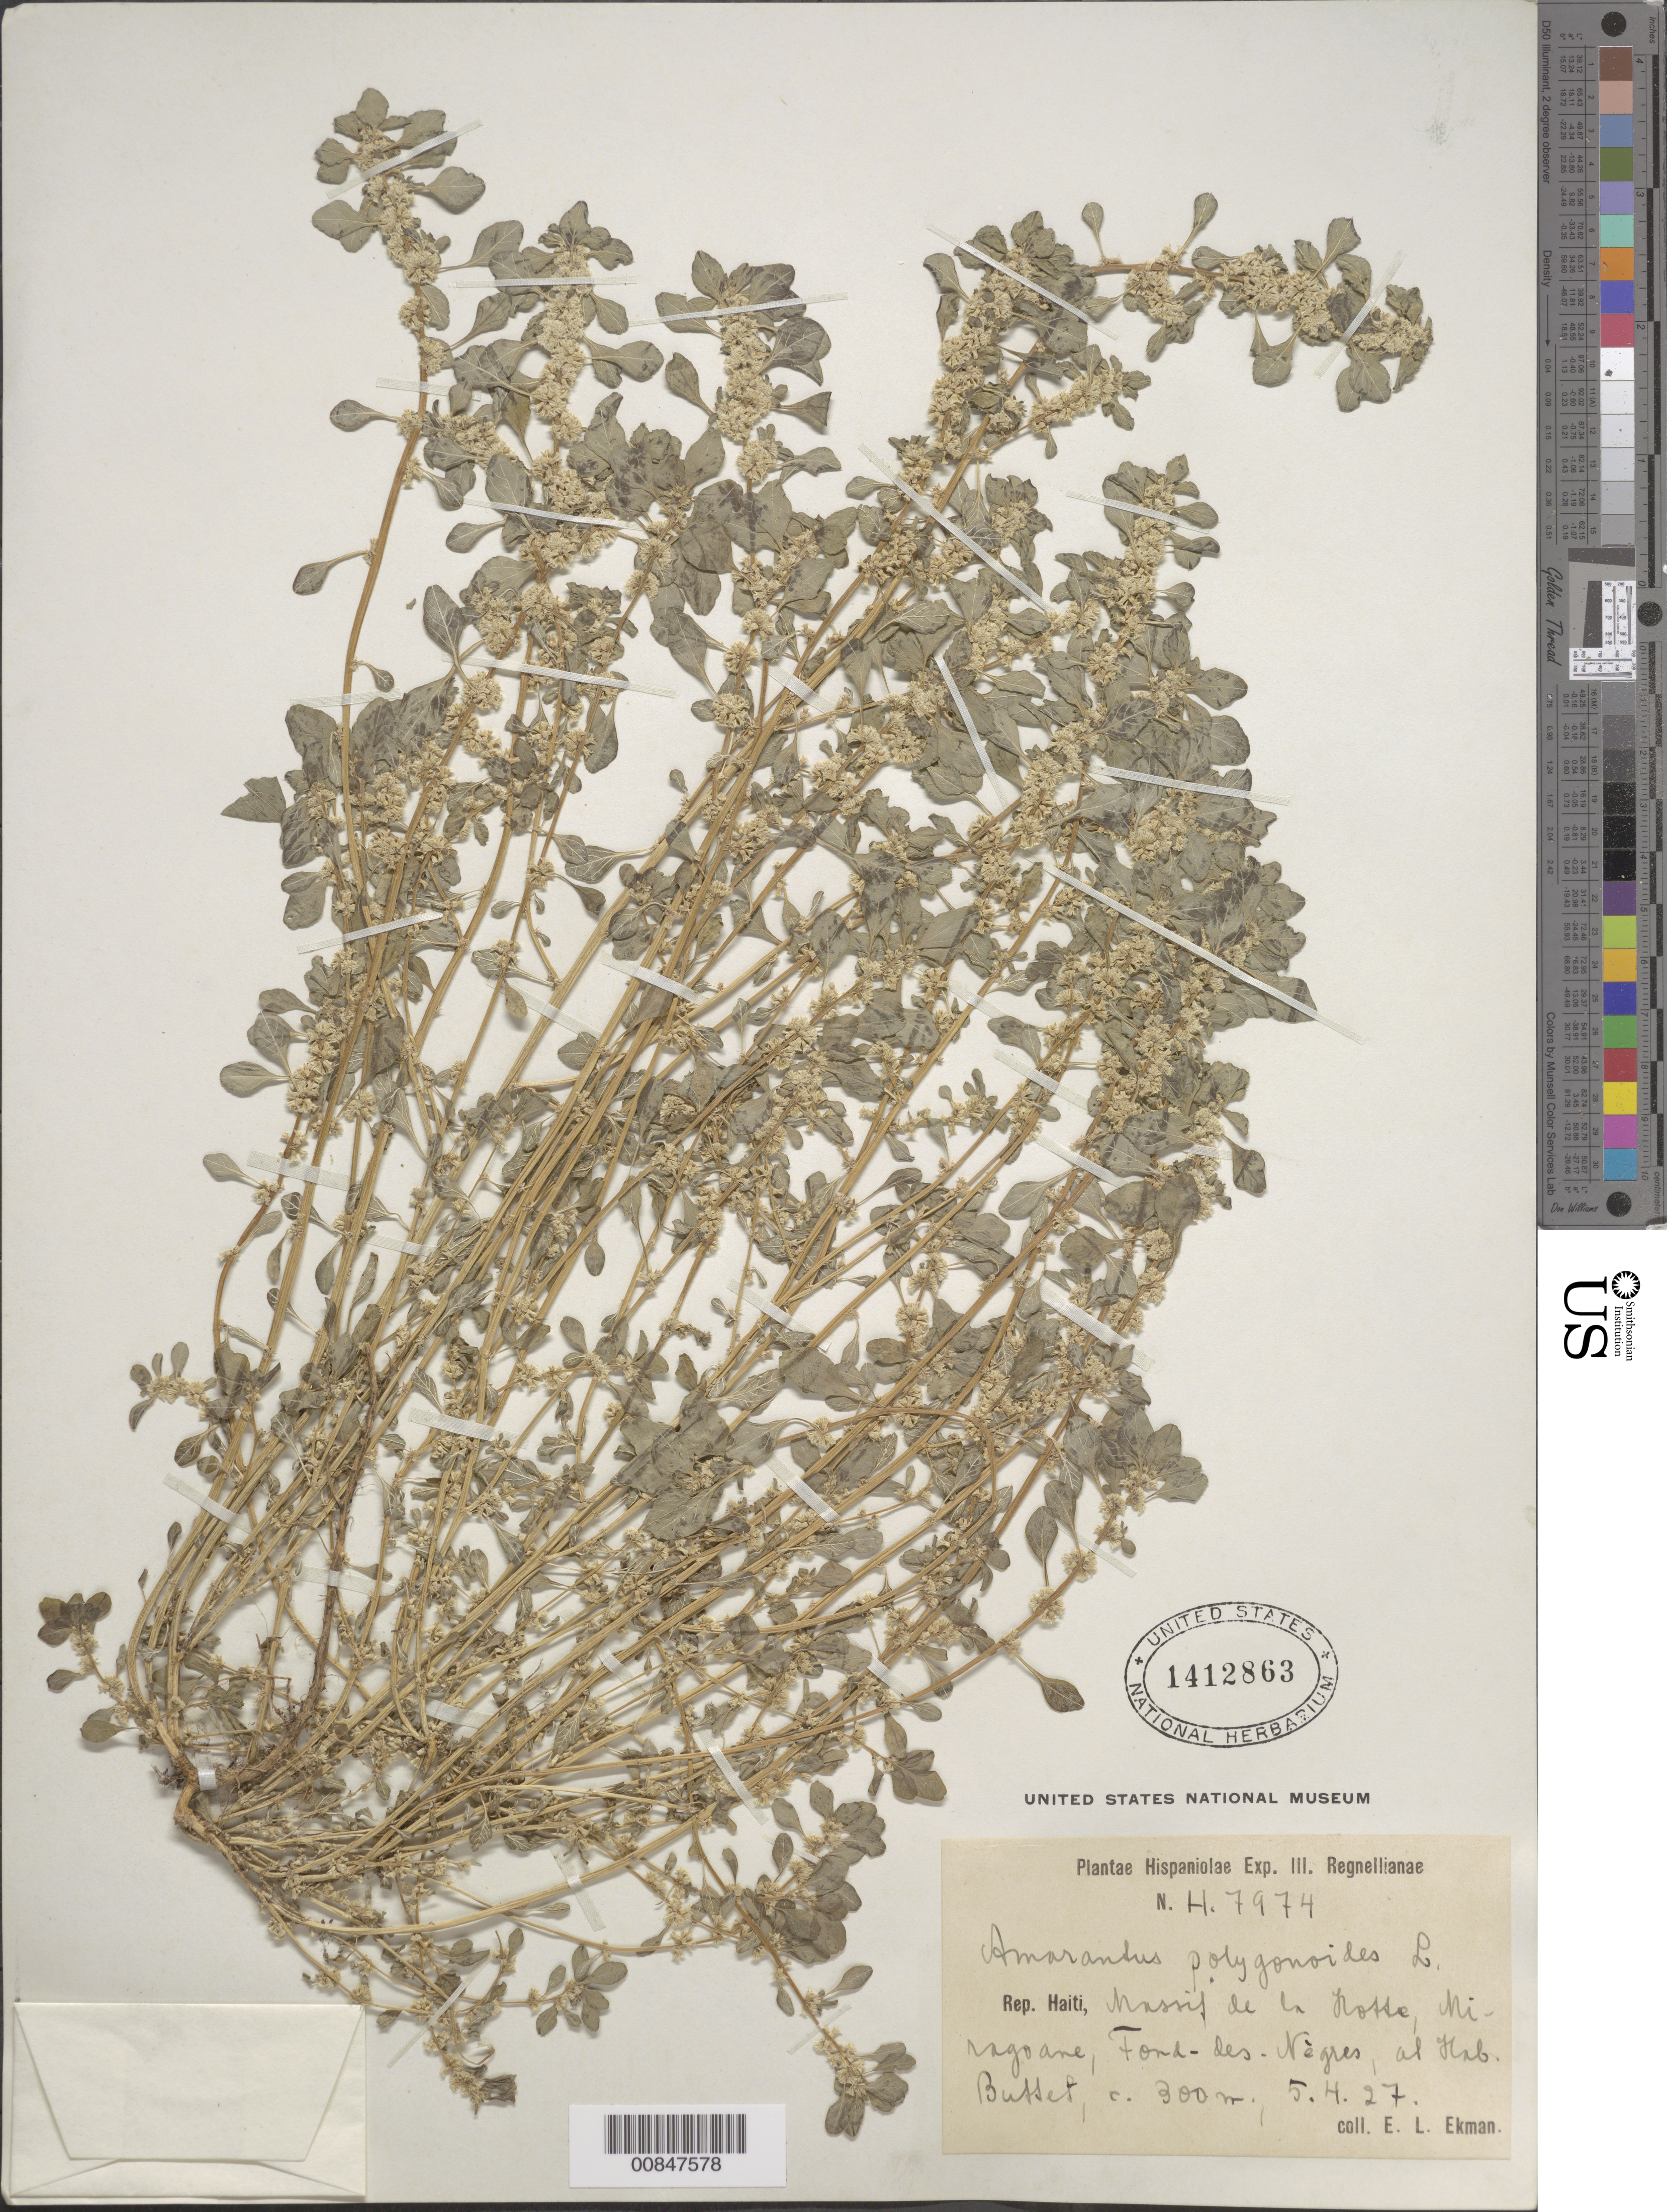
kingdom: Plantae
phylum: Tracheophyta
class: Magnoliopsida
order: Caryophyllales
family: Amaranthaceae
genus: Amaranthus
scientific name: Amaranthus polygonoides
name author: L.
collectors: E. L. Ekman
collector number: H 7974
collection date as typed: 05 Apr 1927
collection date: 1927-04-05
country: Haiti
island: Hispaniola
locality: Massif de la Hotte, Miragoane, Fond-des-Nègres, Hab. Buttet.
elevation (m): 300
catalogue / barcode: US 1412863